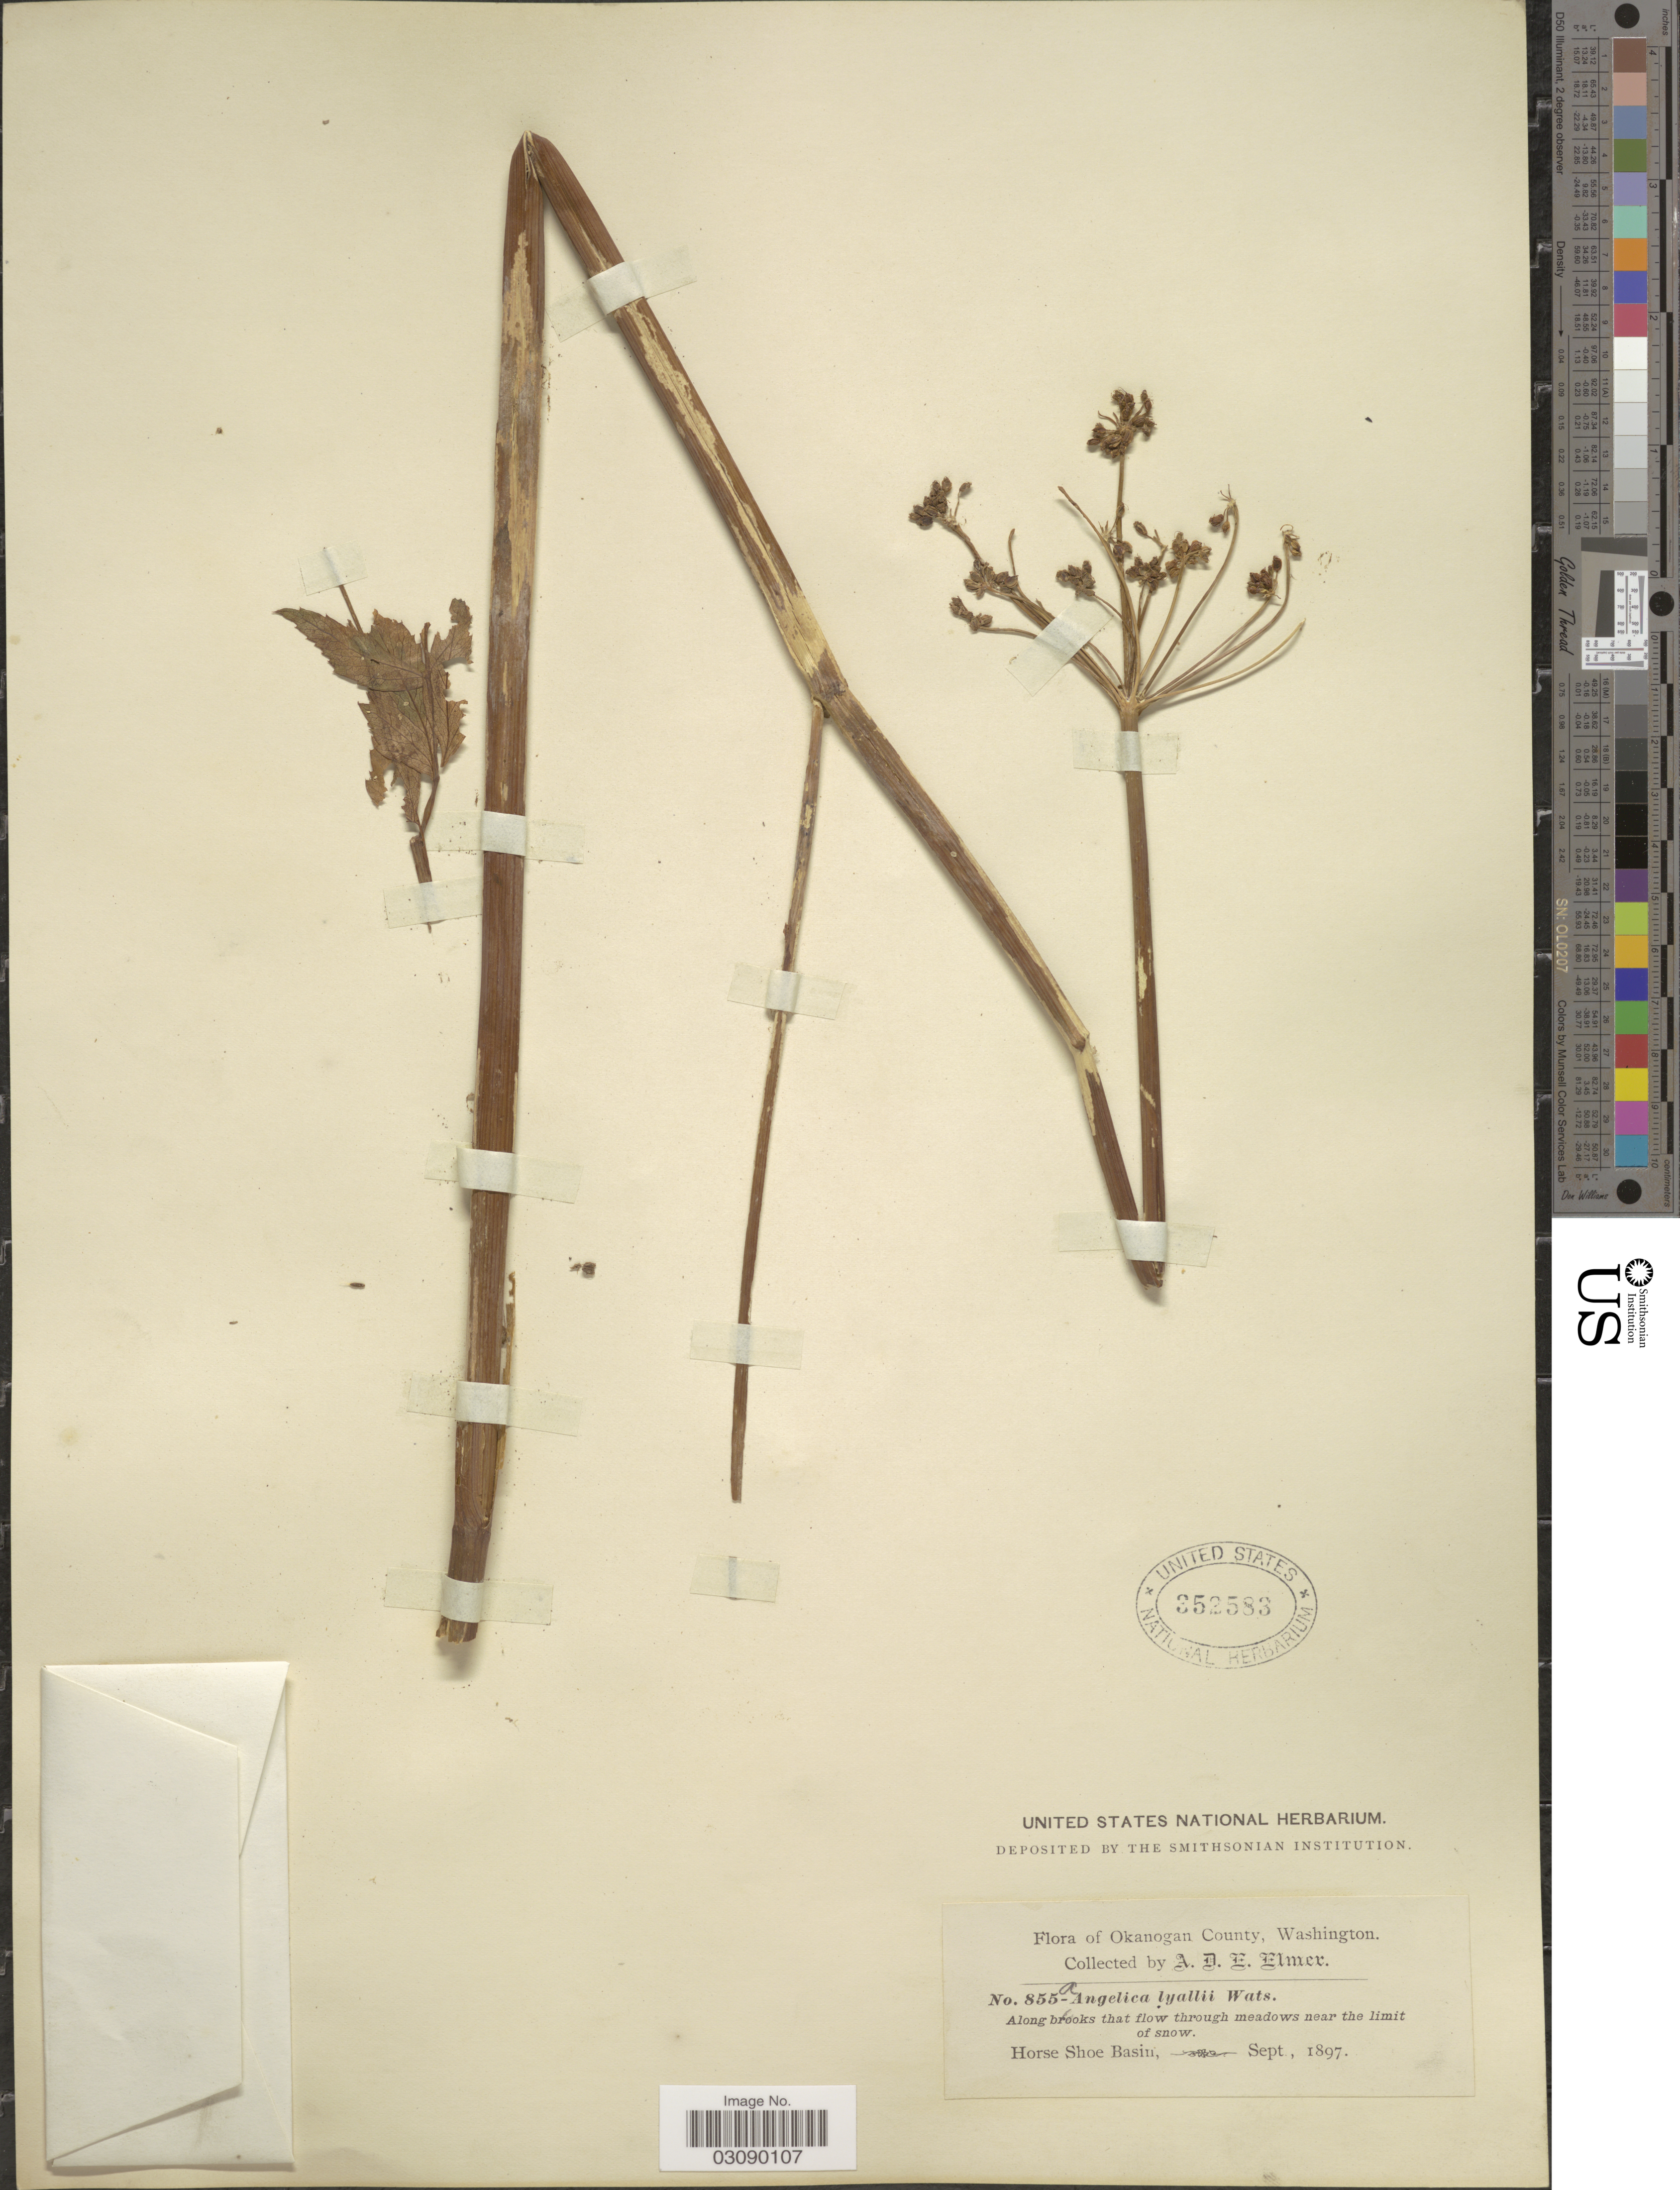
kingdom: Plantae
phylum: Tracheophyta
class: Magnoliopsida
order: Apiales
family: Apiaceae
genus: Angelica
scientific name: Angelica arguta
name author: Nutt.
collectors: A. D. E. Elmer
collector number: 855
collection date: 1897-09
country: United States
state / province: Washington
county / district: Okanogan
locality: Okanogan County. Horse Shoe Basin.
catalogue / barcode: US 352583